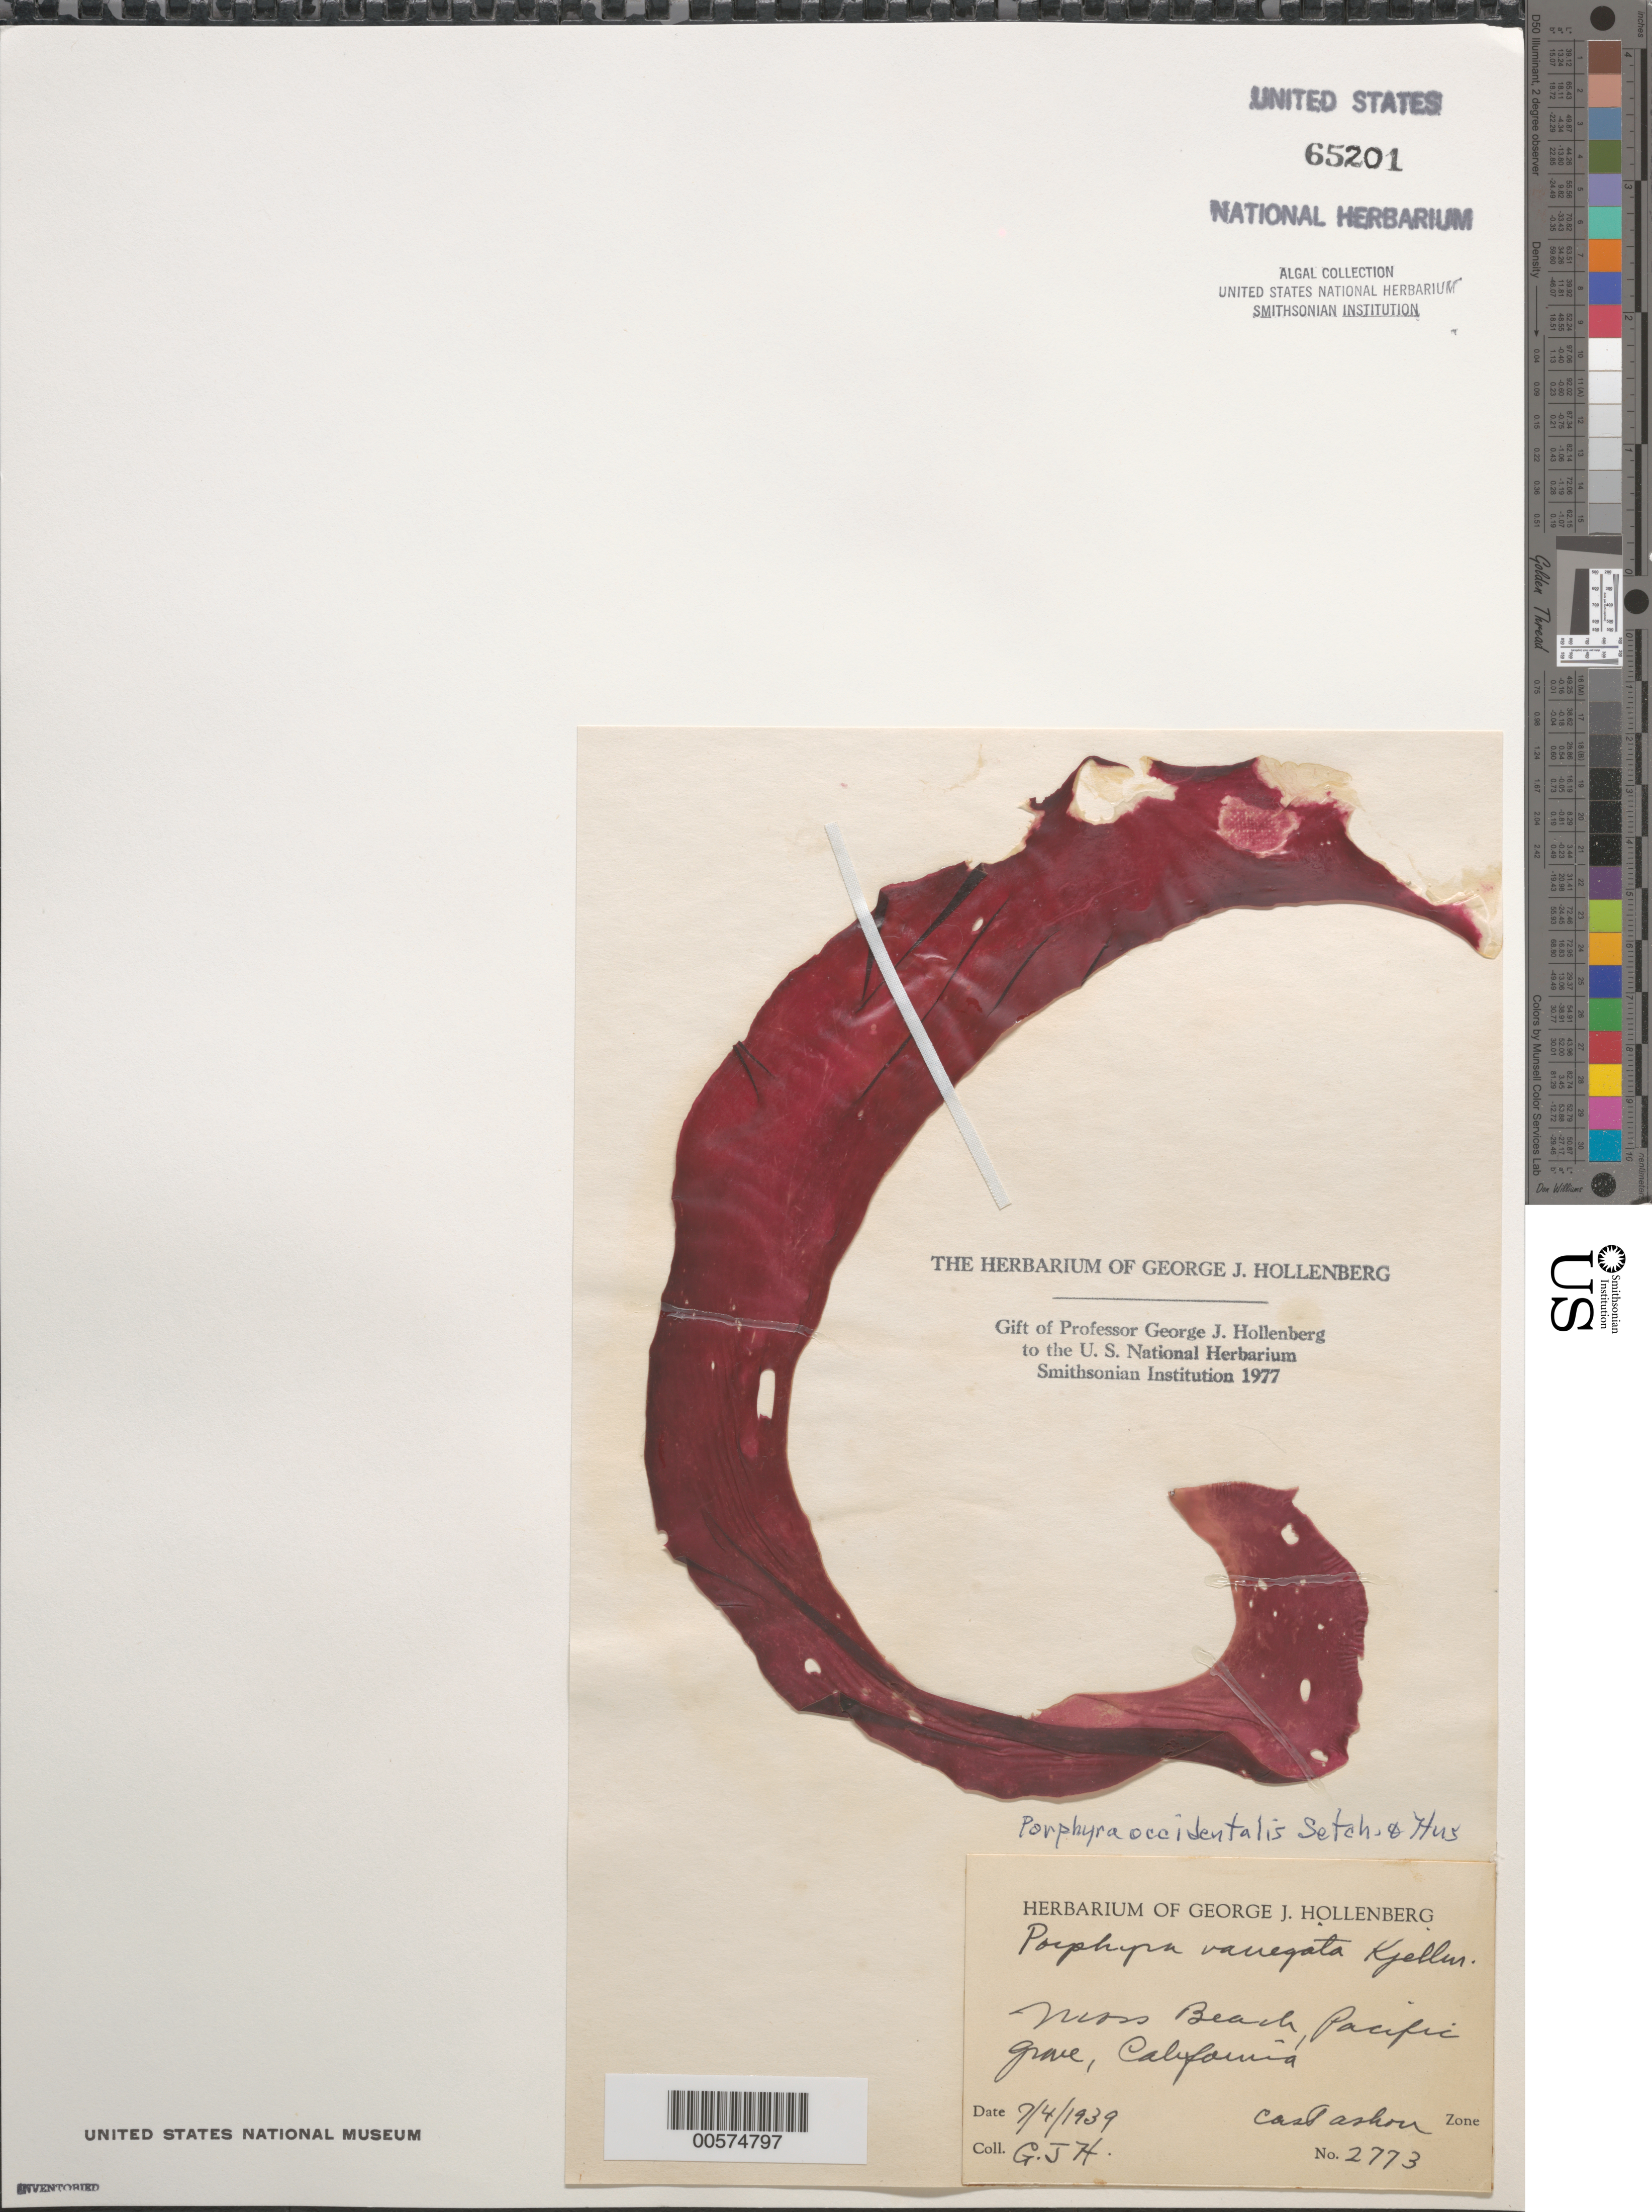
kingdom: Plantae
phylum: Rhodophyta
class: Bangiophyceae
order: Bangiales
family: Bangiaceae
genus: Porphyra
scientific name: Porphyra occidentalis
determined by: Hollenberg, George J.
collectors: G. Hollenberg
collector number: GJH 2773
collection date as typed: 04 Jul 1939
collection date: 1939-07-04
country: United States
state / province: California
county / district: Monterey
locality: Moss Beach, Pacific Grove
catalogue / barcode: US 65201